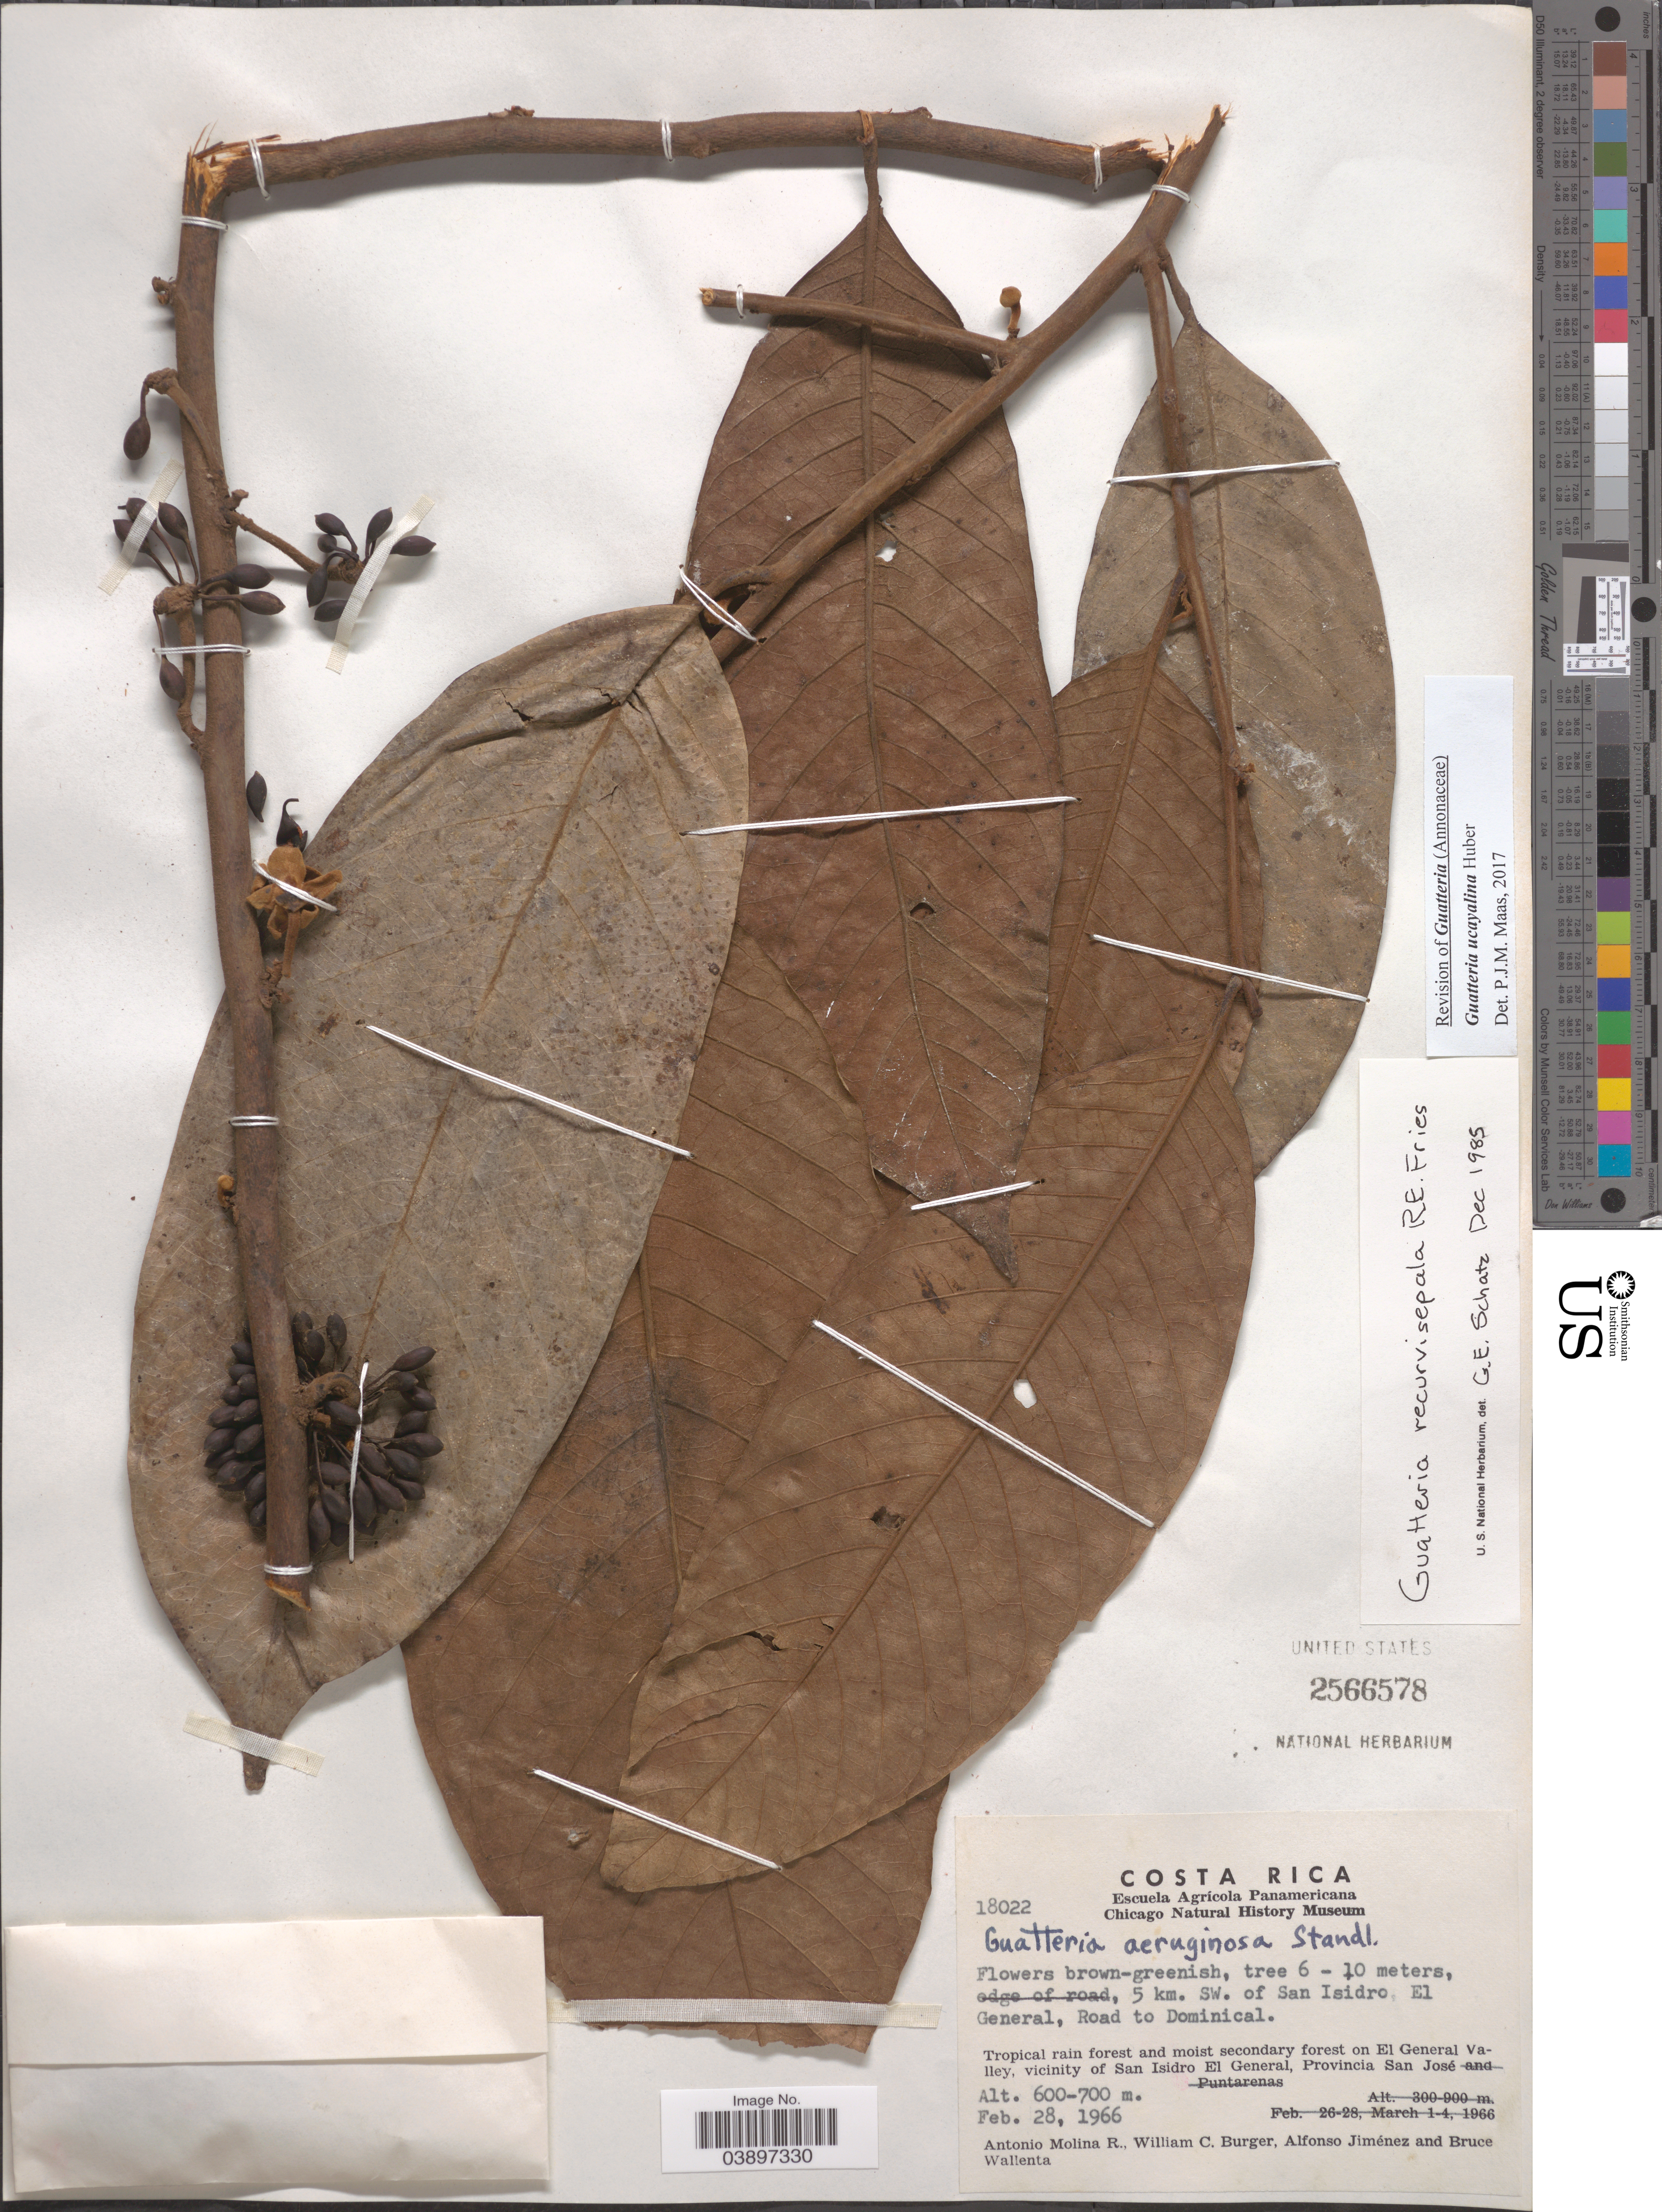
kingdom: Plantae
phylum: Tracheophyta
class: Magnoliopsida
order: Magnoliales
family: Annonaceae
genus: Guatteria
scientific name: Guatteria ucayalina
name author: Huber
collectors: A. Molina R., W. Burger, A. Jiménez & B. Wallenta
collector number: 18022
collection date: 1966-02-28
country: Costa Rica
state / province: San José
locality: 5 km. SW. of San Isidro El General, Road to Dominical. On El General Valley, vicinity of San Isidro El General.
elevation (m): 600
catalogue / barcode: US 2566578